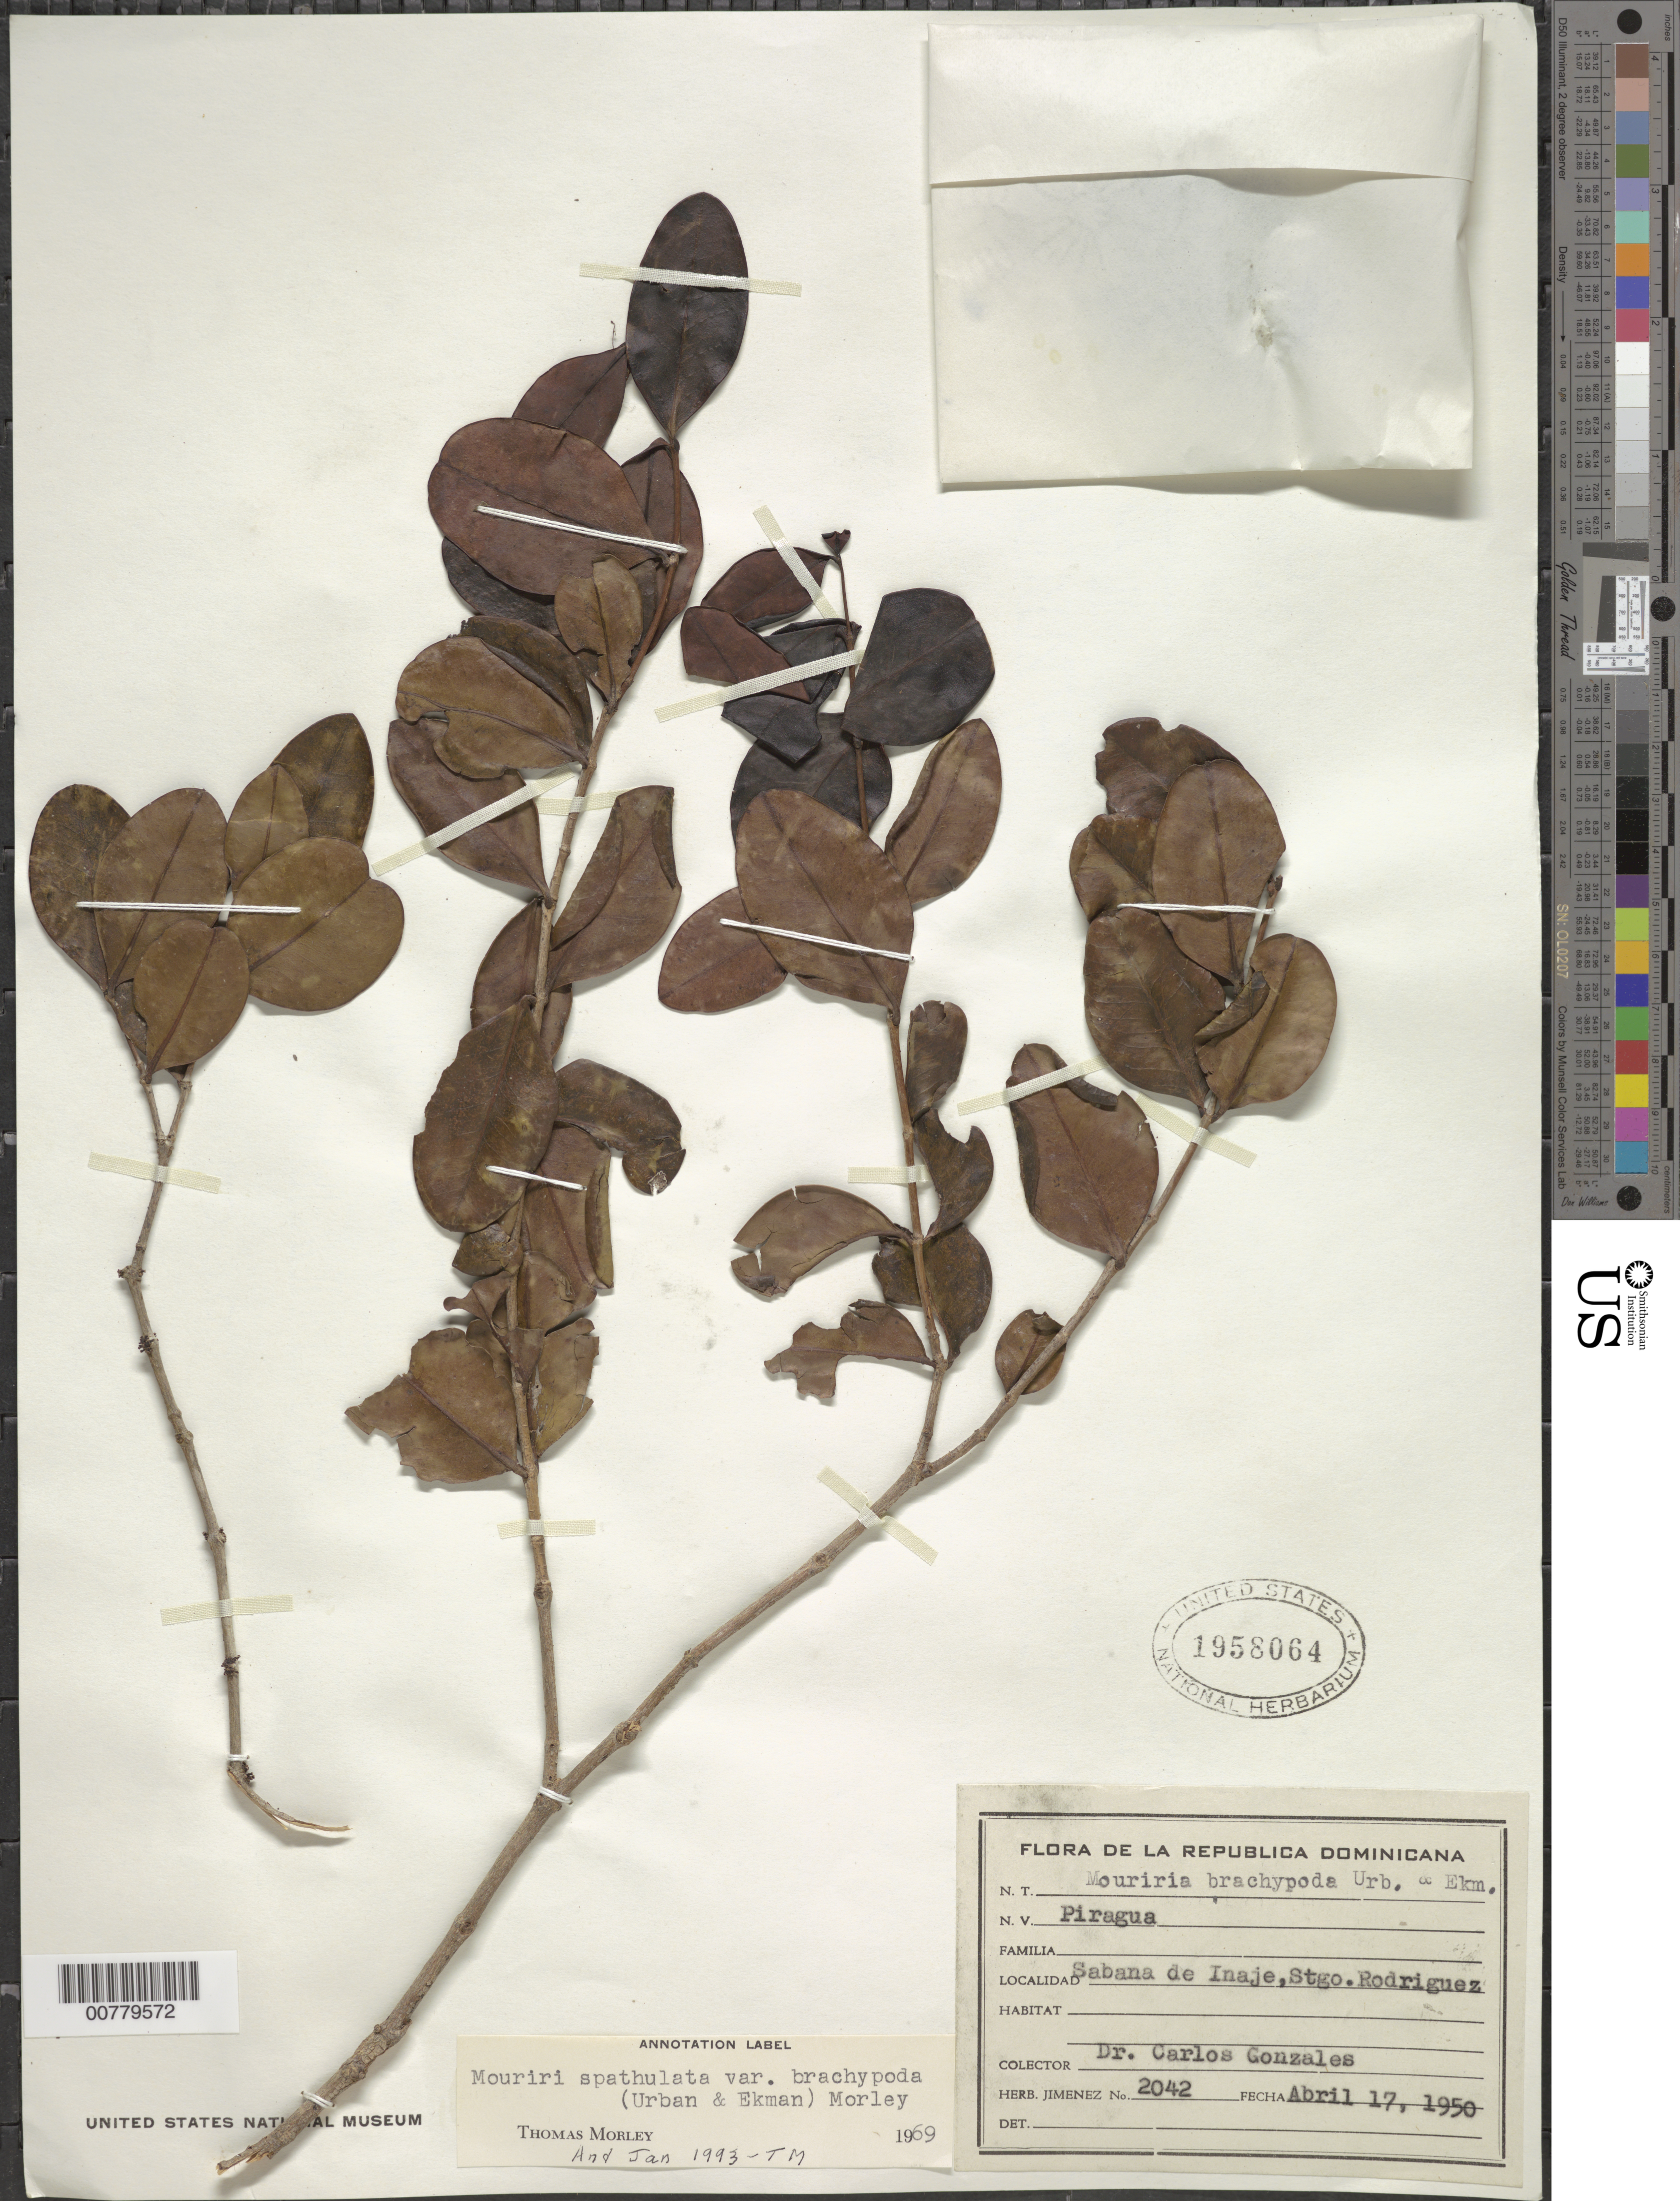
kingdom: Plantae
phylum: Tracheophyta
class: Magnoliopsida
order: Myrtales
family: Melastomataceae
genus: Mouriri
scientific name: Mouriri spathulata var. brachypoda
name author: (Urb. & Ekman) Morley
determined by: Morley, T.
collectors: C. Gonzalez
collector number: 2042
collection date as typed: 17 Apr 1950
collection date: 1950-04-17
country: Dominican Republic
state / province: Santiago Rodríguez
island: Hispaniola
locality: Sabana de Inaje.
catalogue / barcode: US 1958064